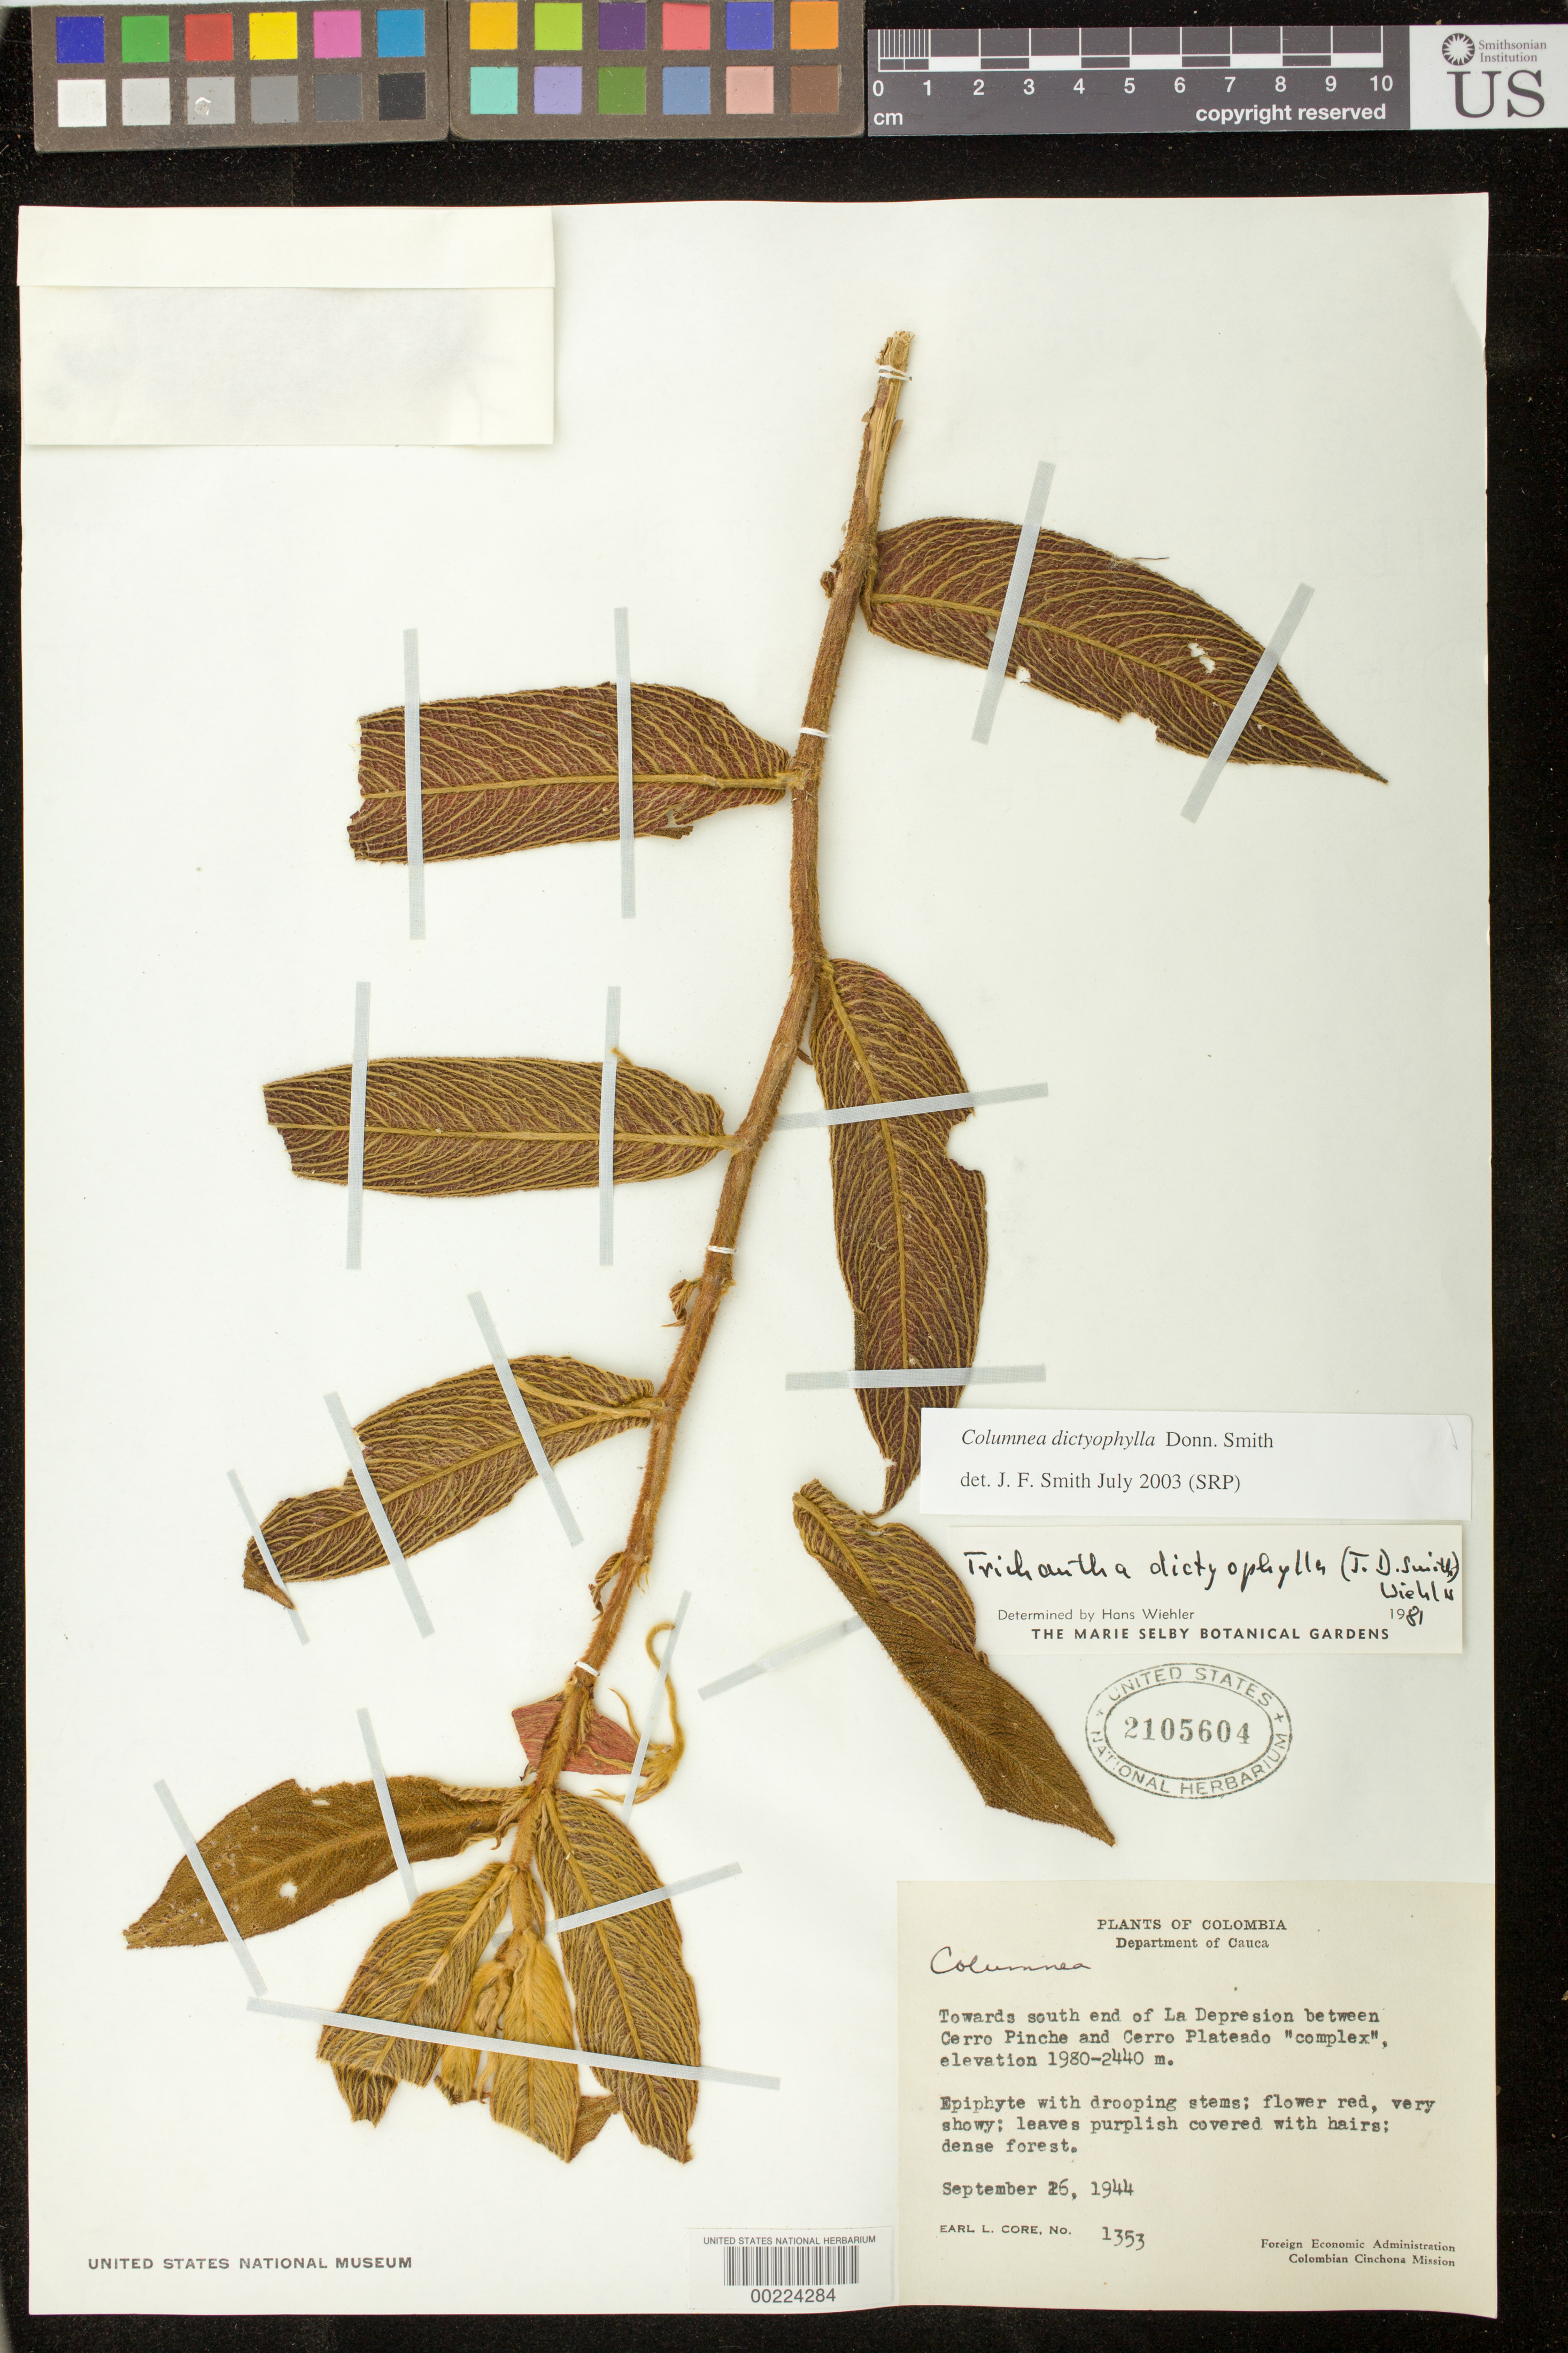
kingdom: Plantae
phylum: Tracheophyta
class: Magnoliopsida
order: Lamiales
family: Gesneriaceae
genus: Columnea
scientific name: Columnea dictyophylla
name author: Donn. Sm.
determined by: Smith, J. F.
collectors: E. L. Core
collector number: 1353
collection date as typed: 26 Sep 1944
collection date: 1944-09-26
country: Colombia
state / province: Cauca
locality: Towards south end of La Depresion between Cerro Pinche and Cerro Plateado "complex"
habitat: Dense forest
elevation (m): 1980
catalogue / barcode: US 2105604